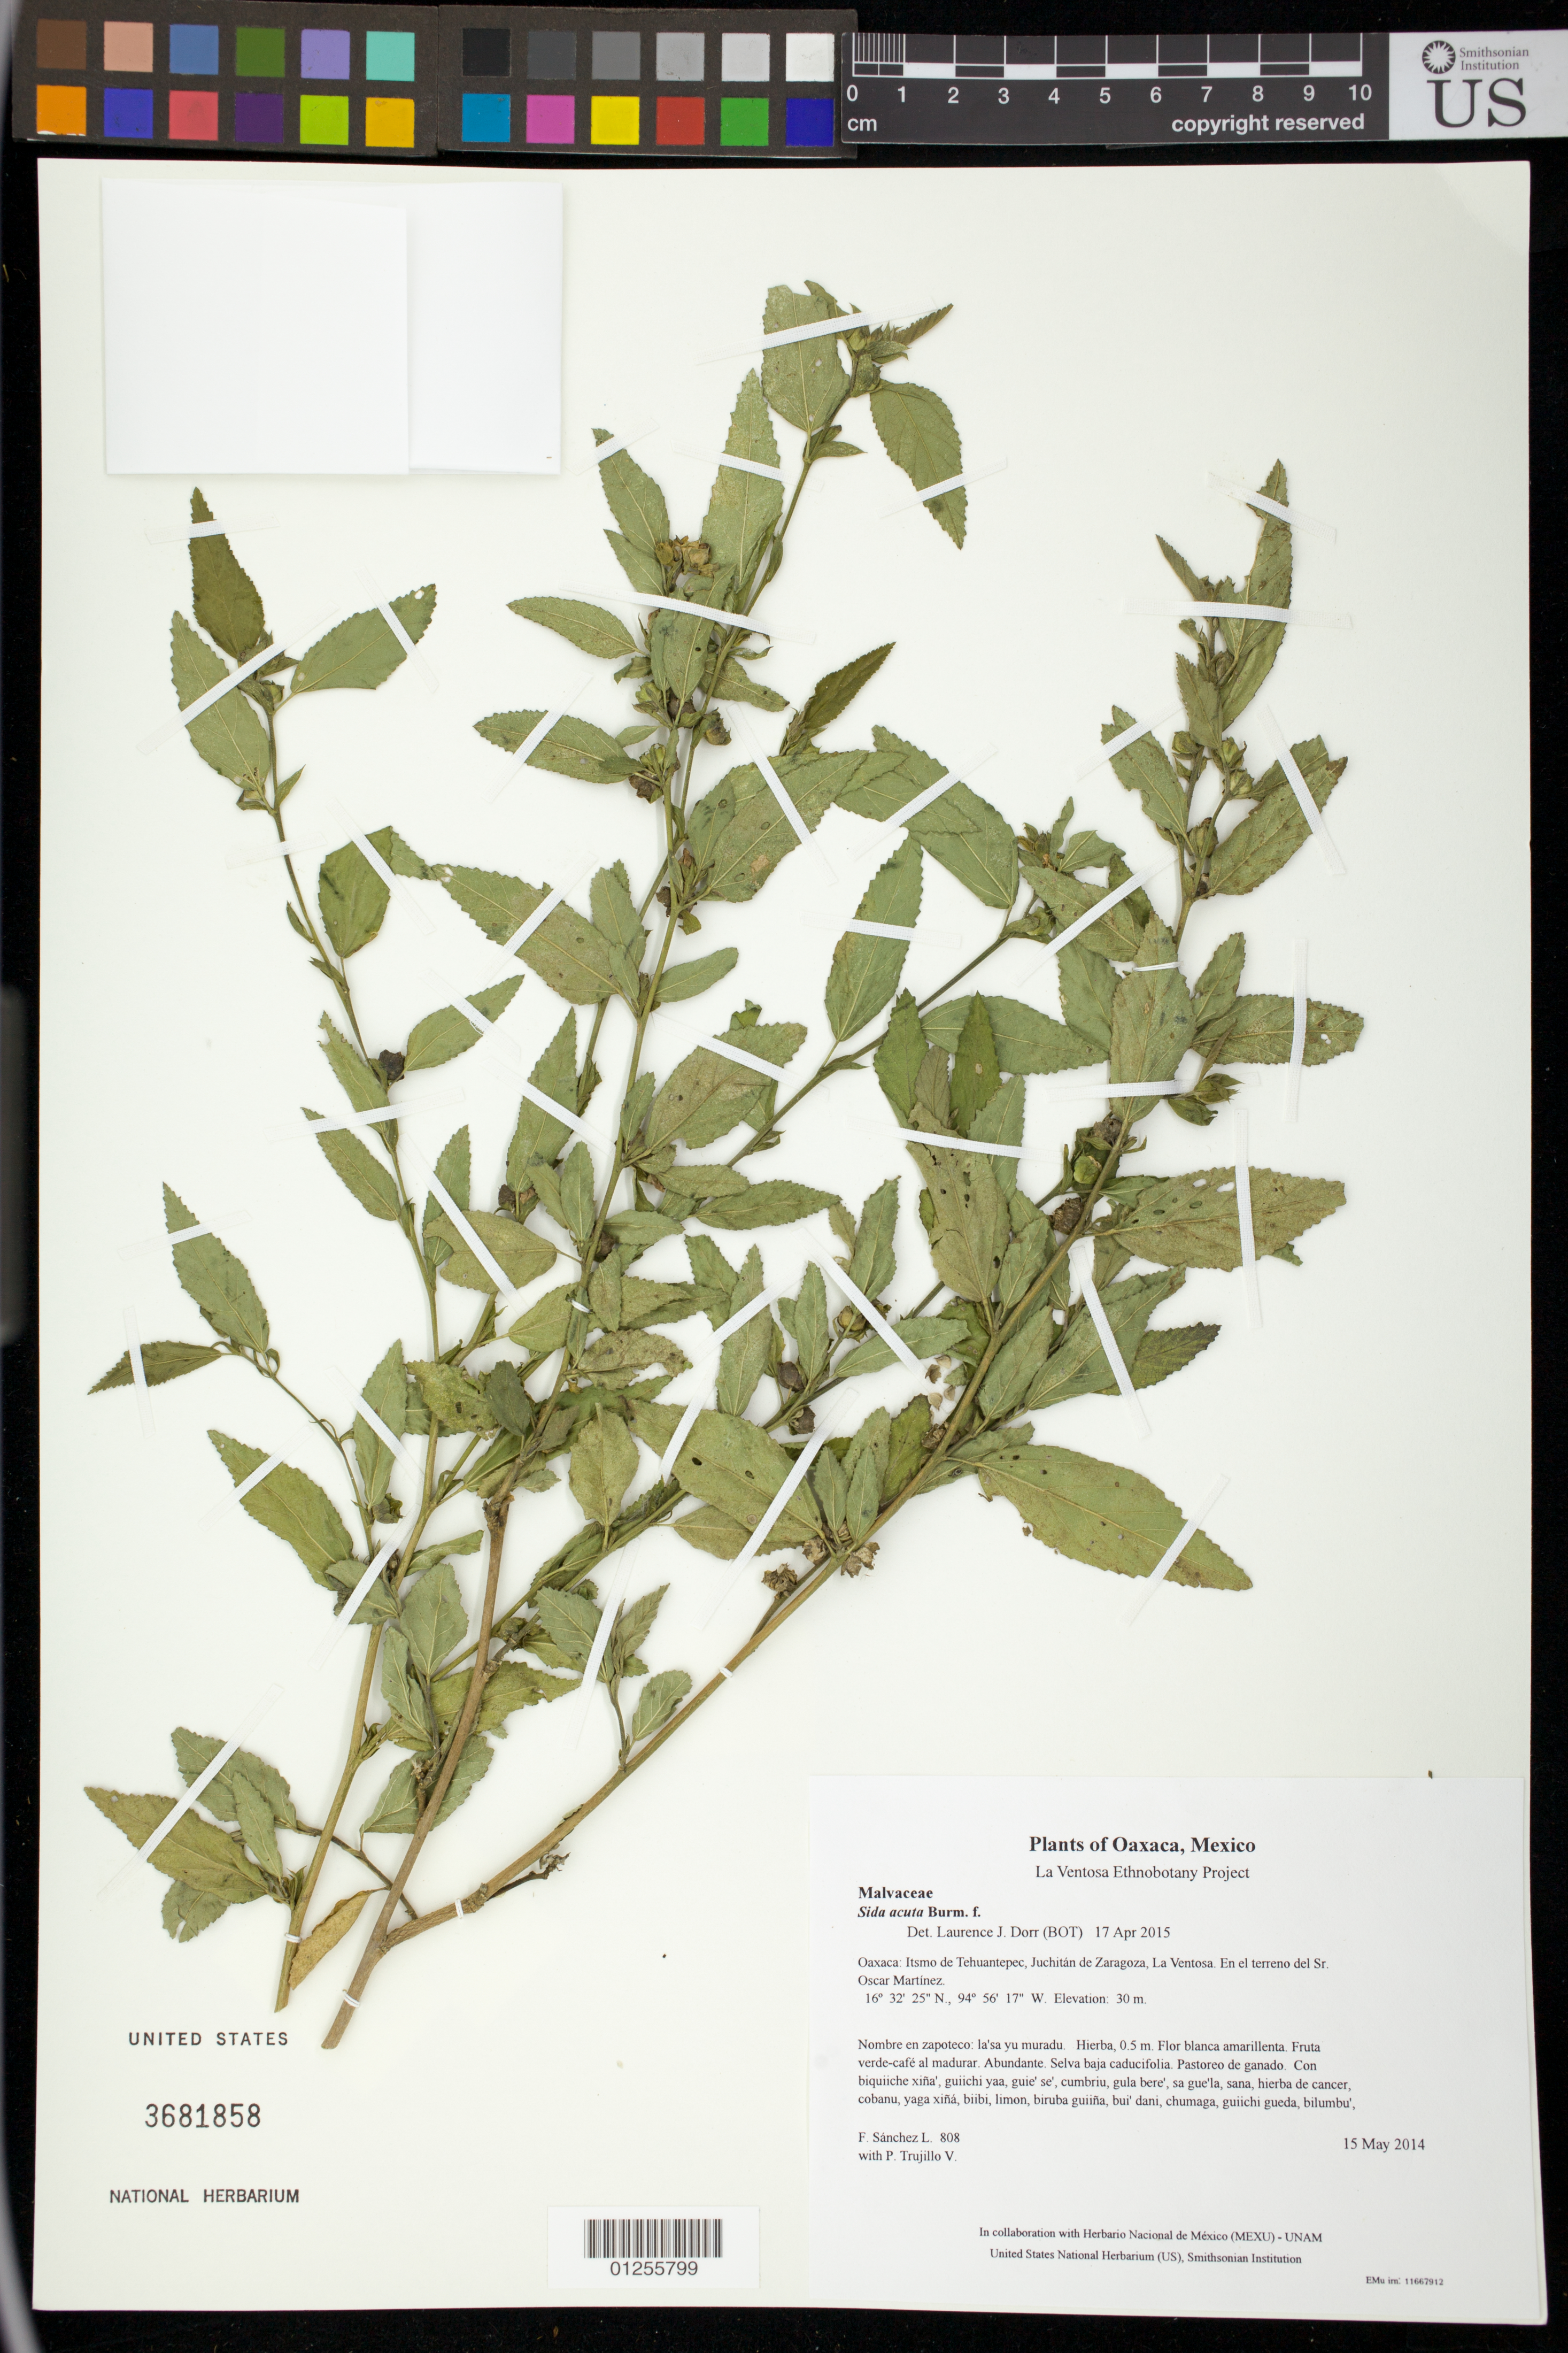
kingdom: Plantae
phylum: Tracheophyta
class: Magnoliopsida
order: Malvales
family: Malvaceae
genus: Sida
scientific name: Sida acuta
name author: Burm. f.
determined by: Dorr, L. J., (BOT), Smithsonian Institution - National Museum of Natural History (UNITED STATES)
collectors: F. Sánchez L. & P. Trujillo V.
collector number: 808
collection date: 2014-05-15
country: Mexico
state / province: Oaxaca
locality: Itsmo de Tehuantepec, Juchitán de Zaragoza, La Ventosa. En el terreno del Sr. Oscar Martínez.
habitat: Selva baja caducifolia. Pastoreo de ganado.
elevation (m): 30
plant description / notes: JEBOT, MEXU, SIPI, US; Guixi bandaga. 0.5 m. Guie' naquichi' naguchi ga. Cuaananaxhi naga'-nagulla ni namuu . Stale.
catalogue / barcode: US 3681858